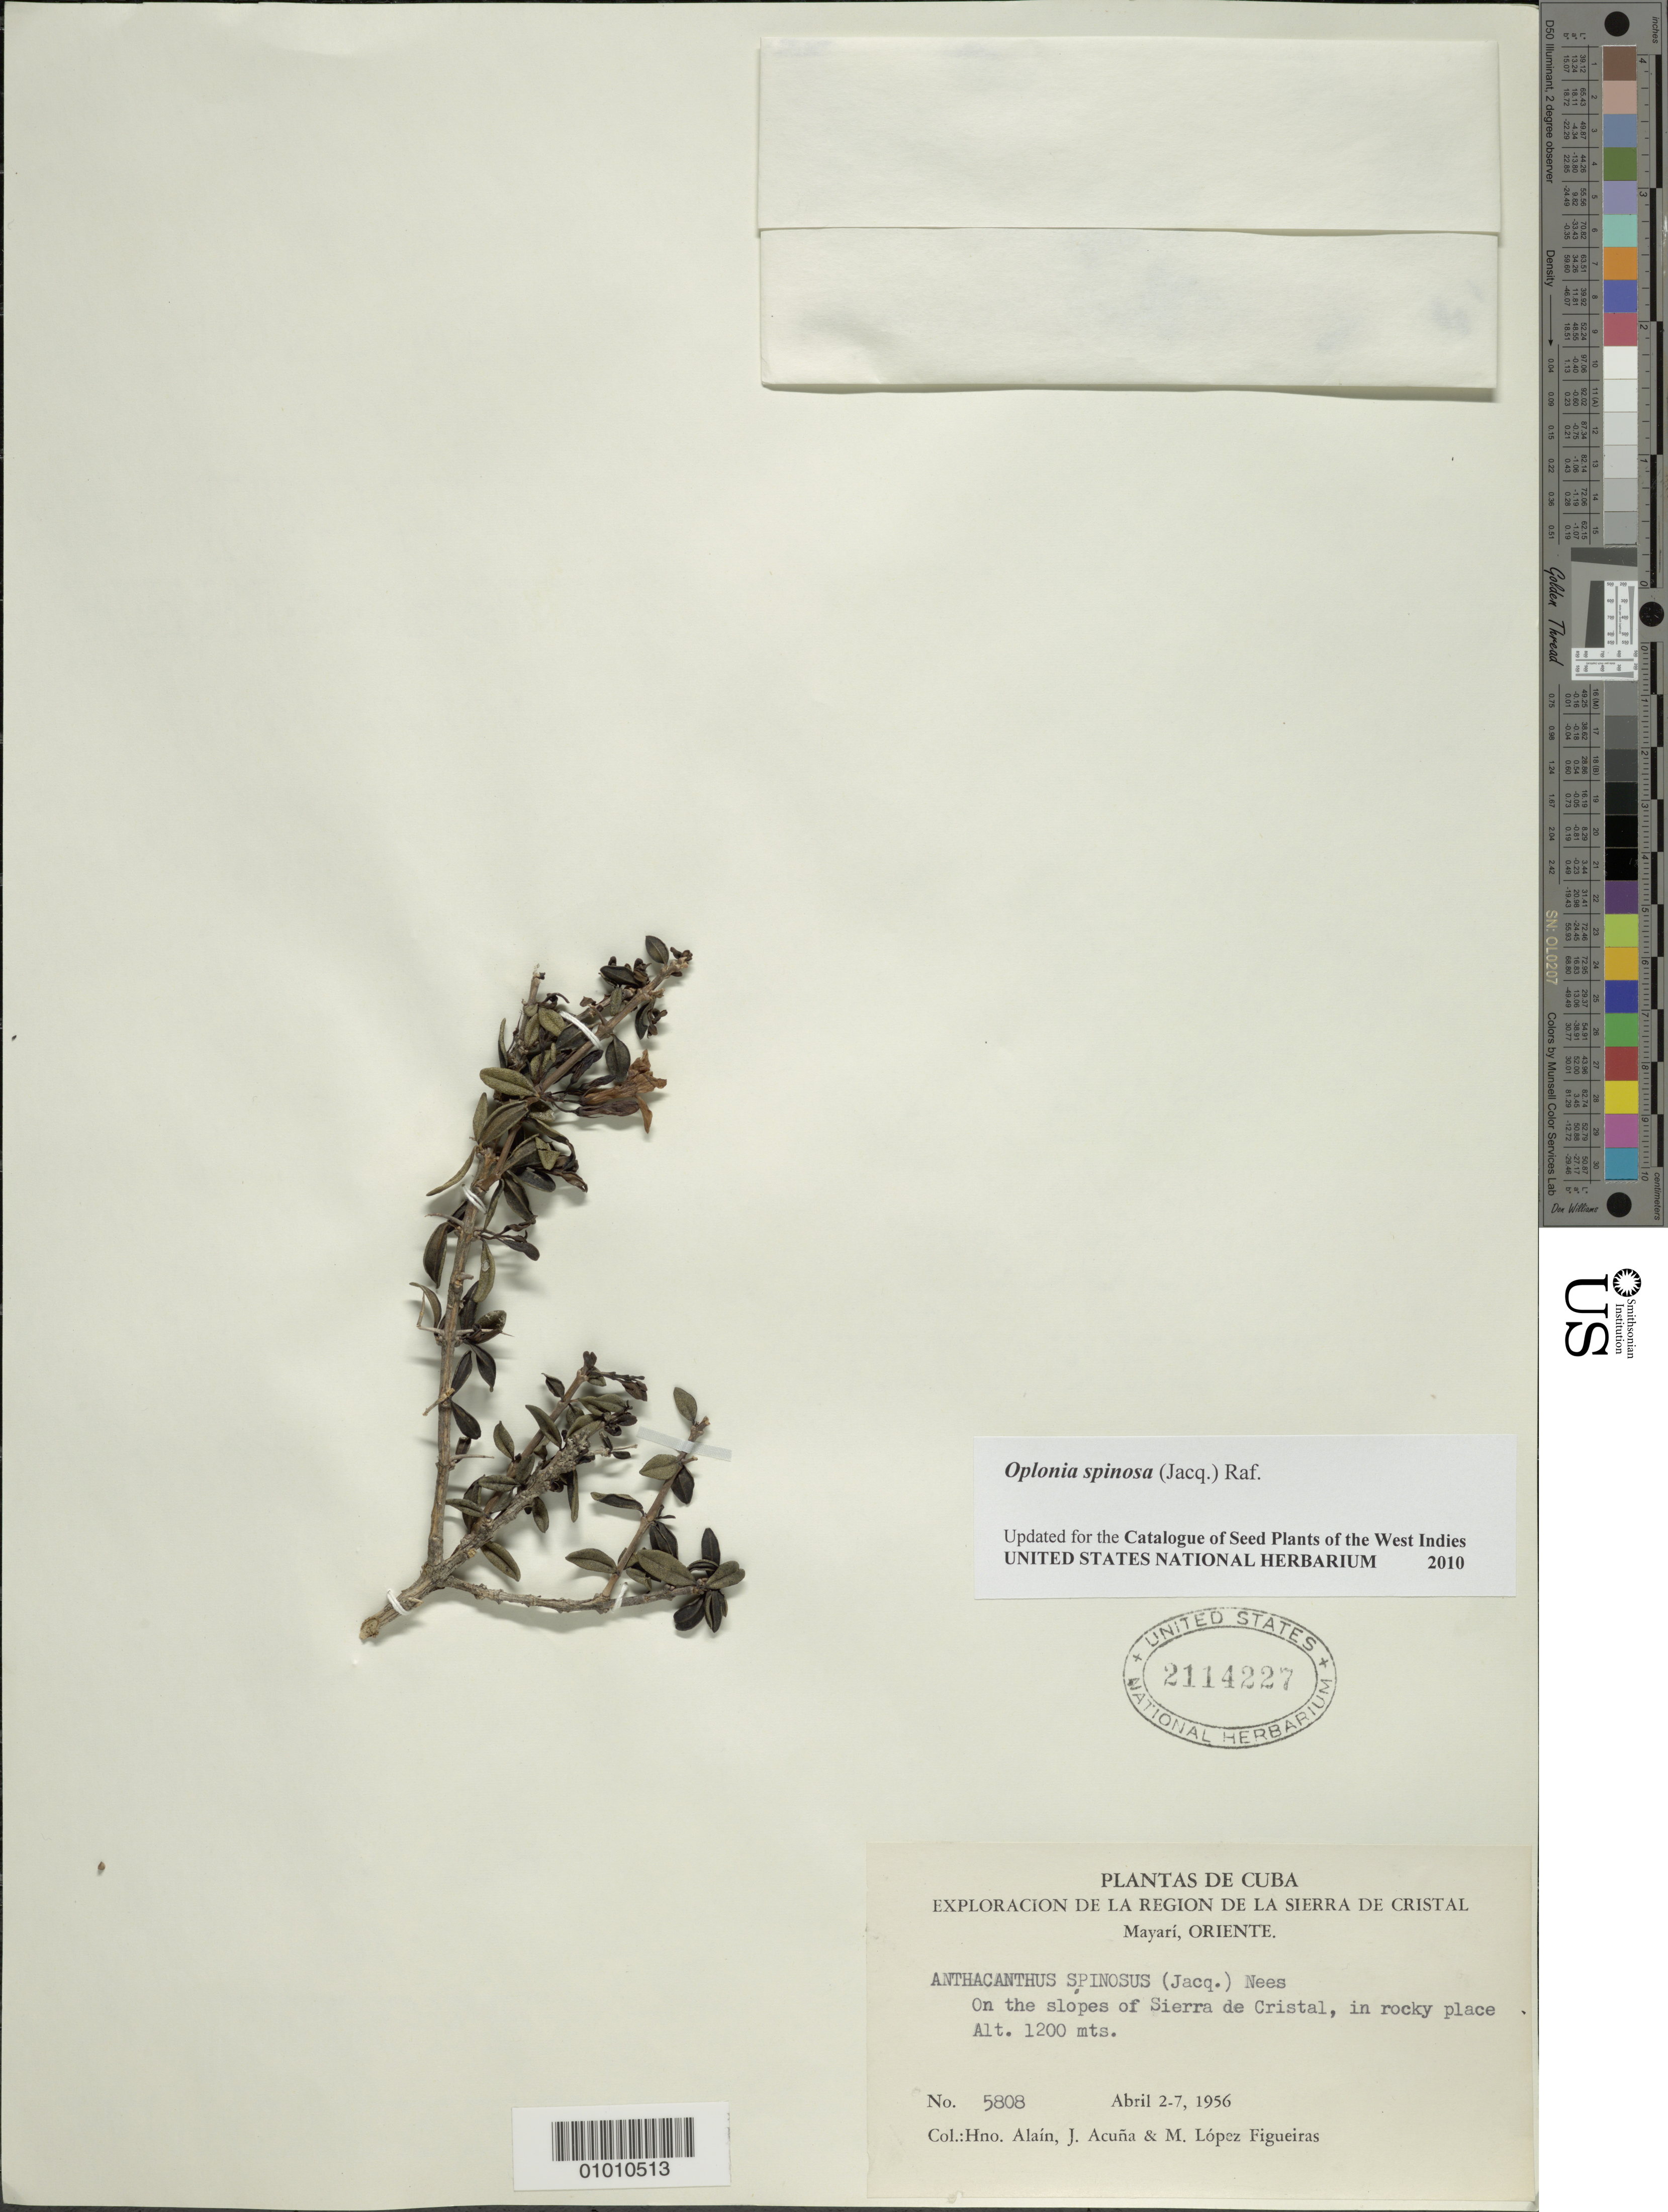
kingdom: Plantae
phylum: Tracheophyta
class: Magnoliopsida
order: Lamiales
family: Acanthaceae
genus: Oplonia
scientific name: Oplonia spinosa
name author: Raf.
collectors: A. H. Liogier, J. Acuña & M. López Figueiras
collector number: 5808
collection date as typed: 02 Apr 1956 to 07 Apr 1956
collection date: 1956-04-02/1956-04-07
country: Cuba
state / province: Oriente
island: Cuba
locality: Slopes of Sierra de Cristal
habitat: In rocky place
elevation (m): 1200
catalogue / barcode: US 2114227